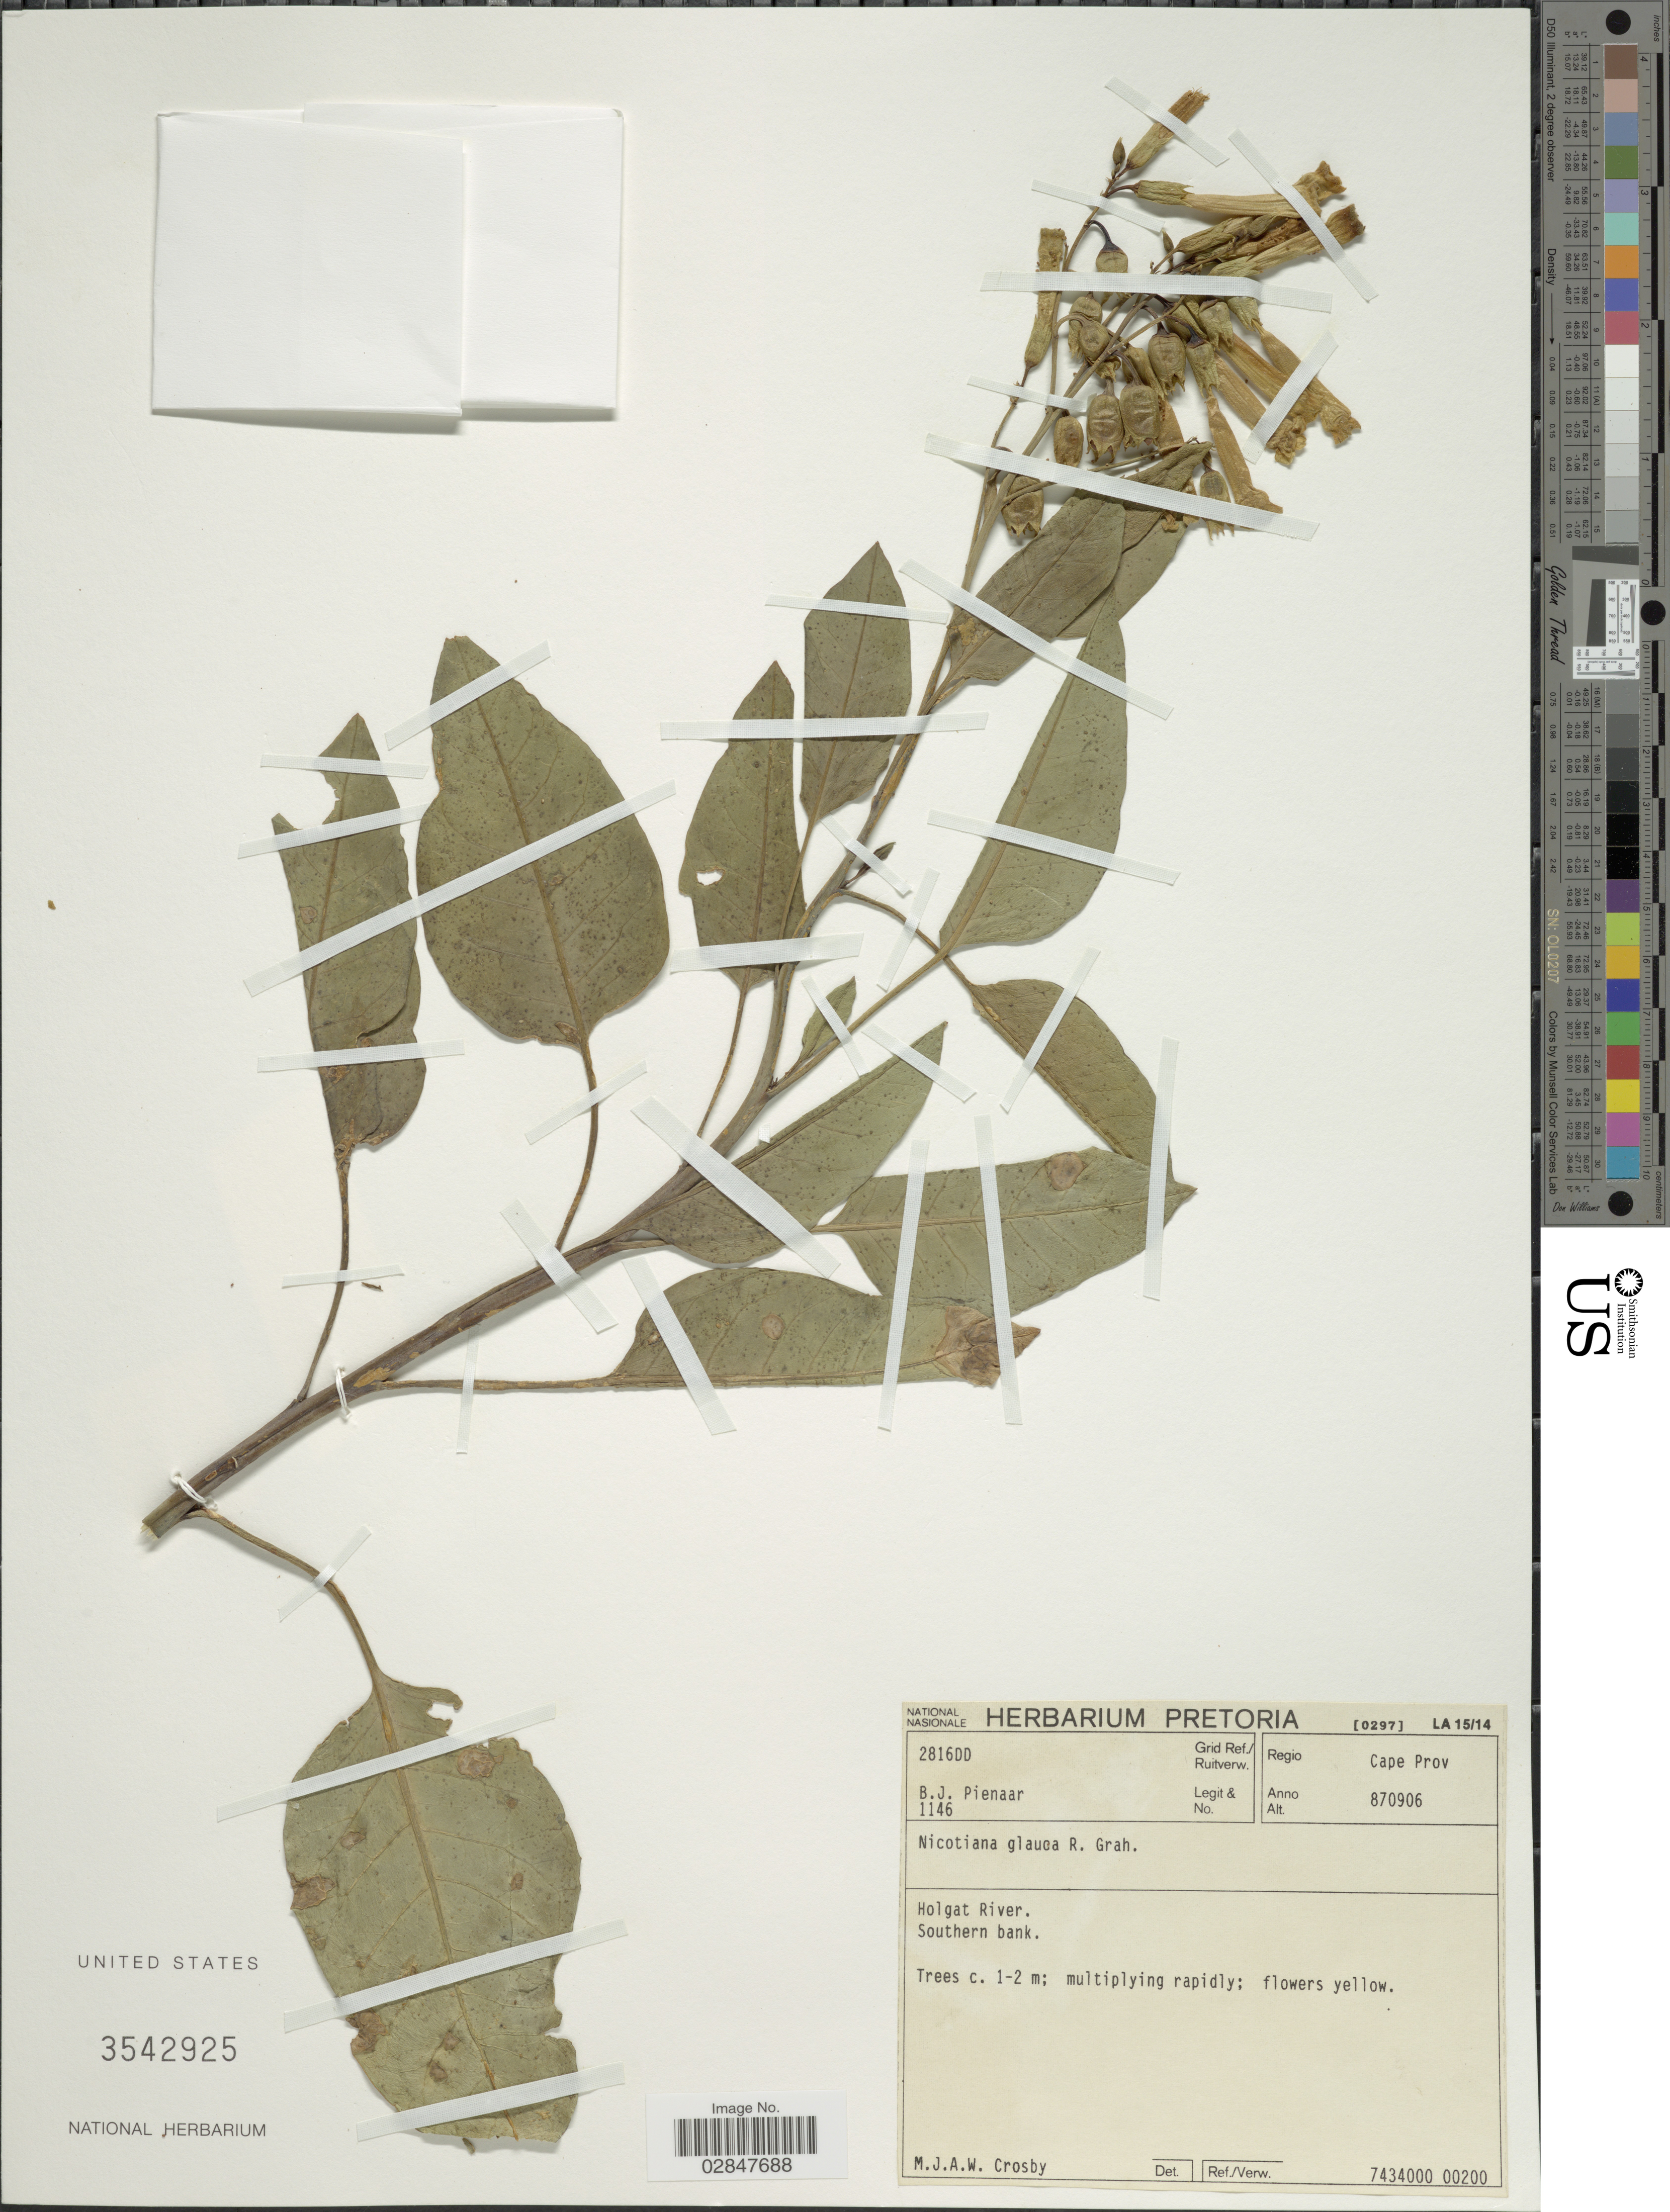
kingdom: Plantae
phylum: Tracheophyta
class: Magnoliopsida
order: Solanales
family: Solanaceae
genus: Nicotiana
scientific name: Nicotiana glauca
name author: Graham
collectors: B. Pienaar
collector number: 1146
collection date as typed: Transcribed d/m/y: 6/9/87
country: South Africa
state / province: Northern Cape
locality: Grid Ref./Ruitverw. 2816DD. Regio Cape Prov. Holgat River. Southern bank.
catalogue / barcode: US 3542925